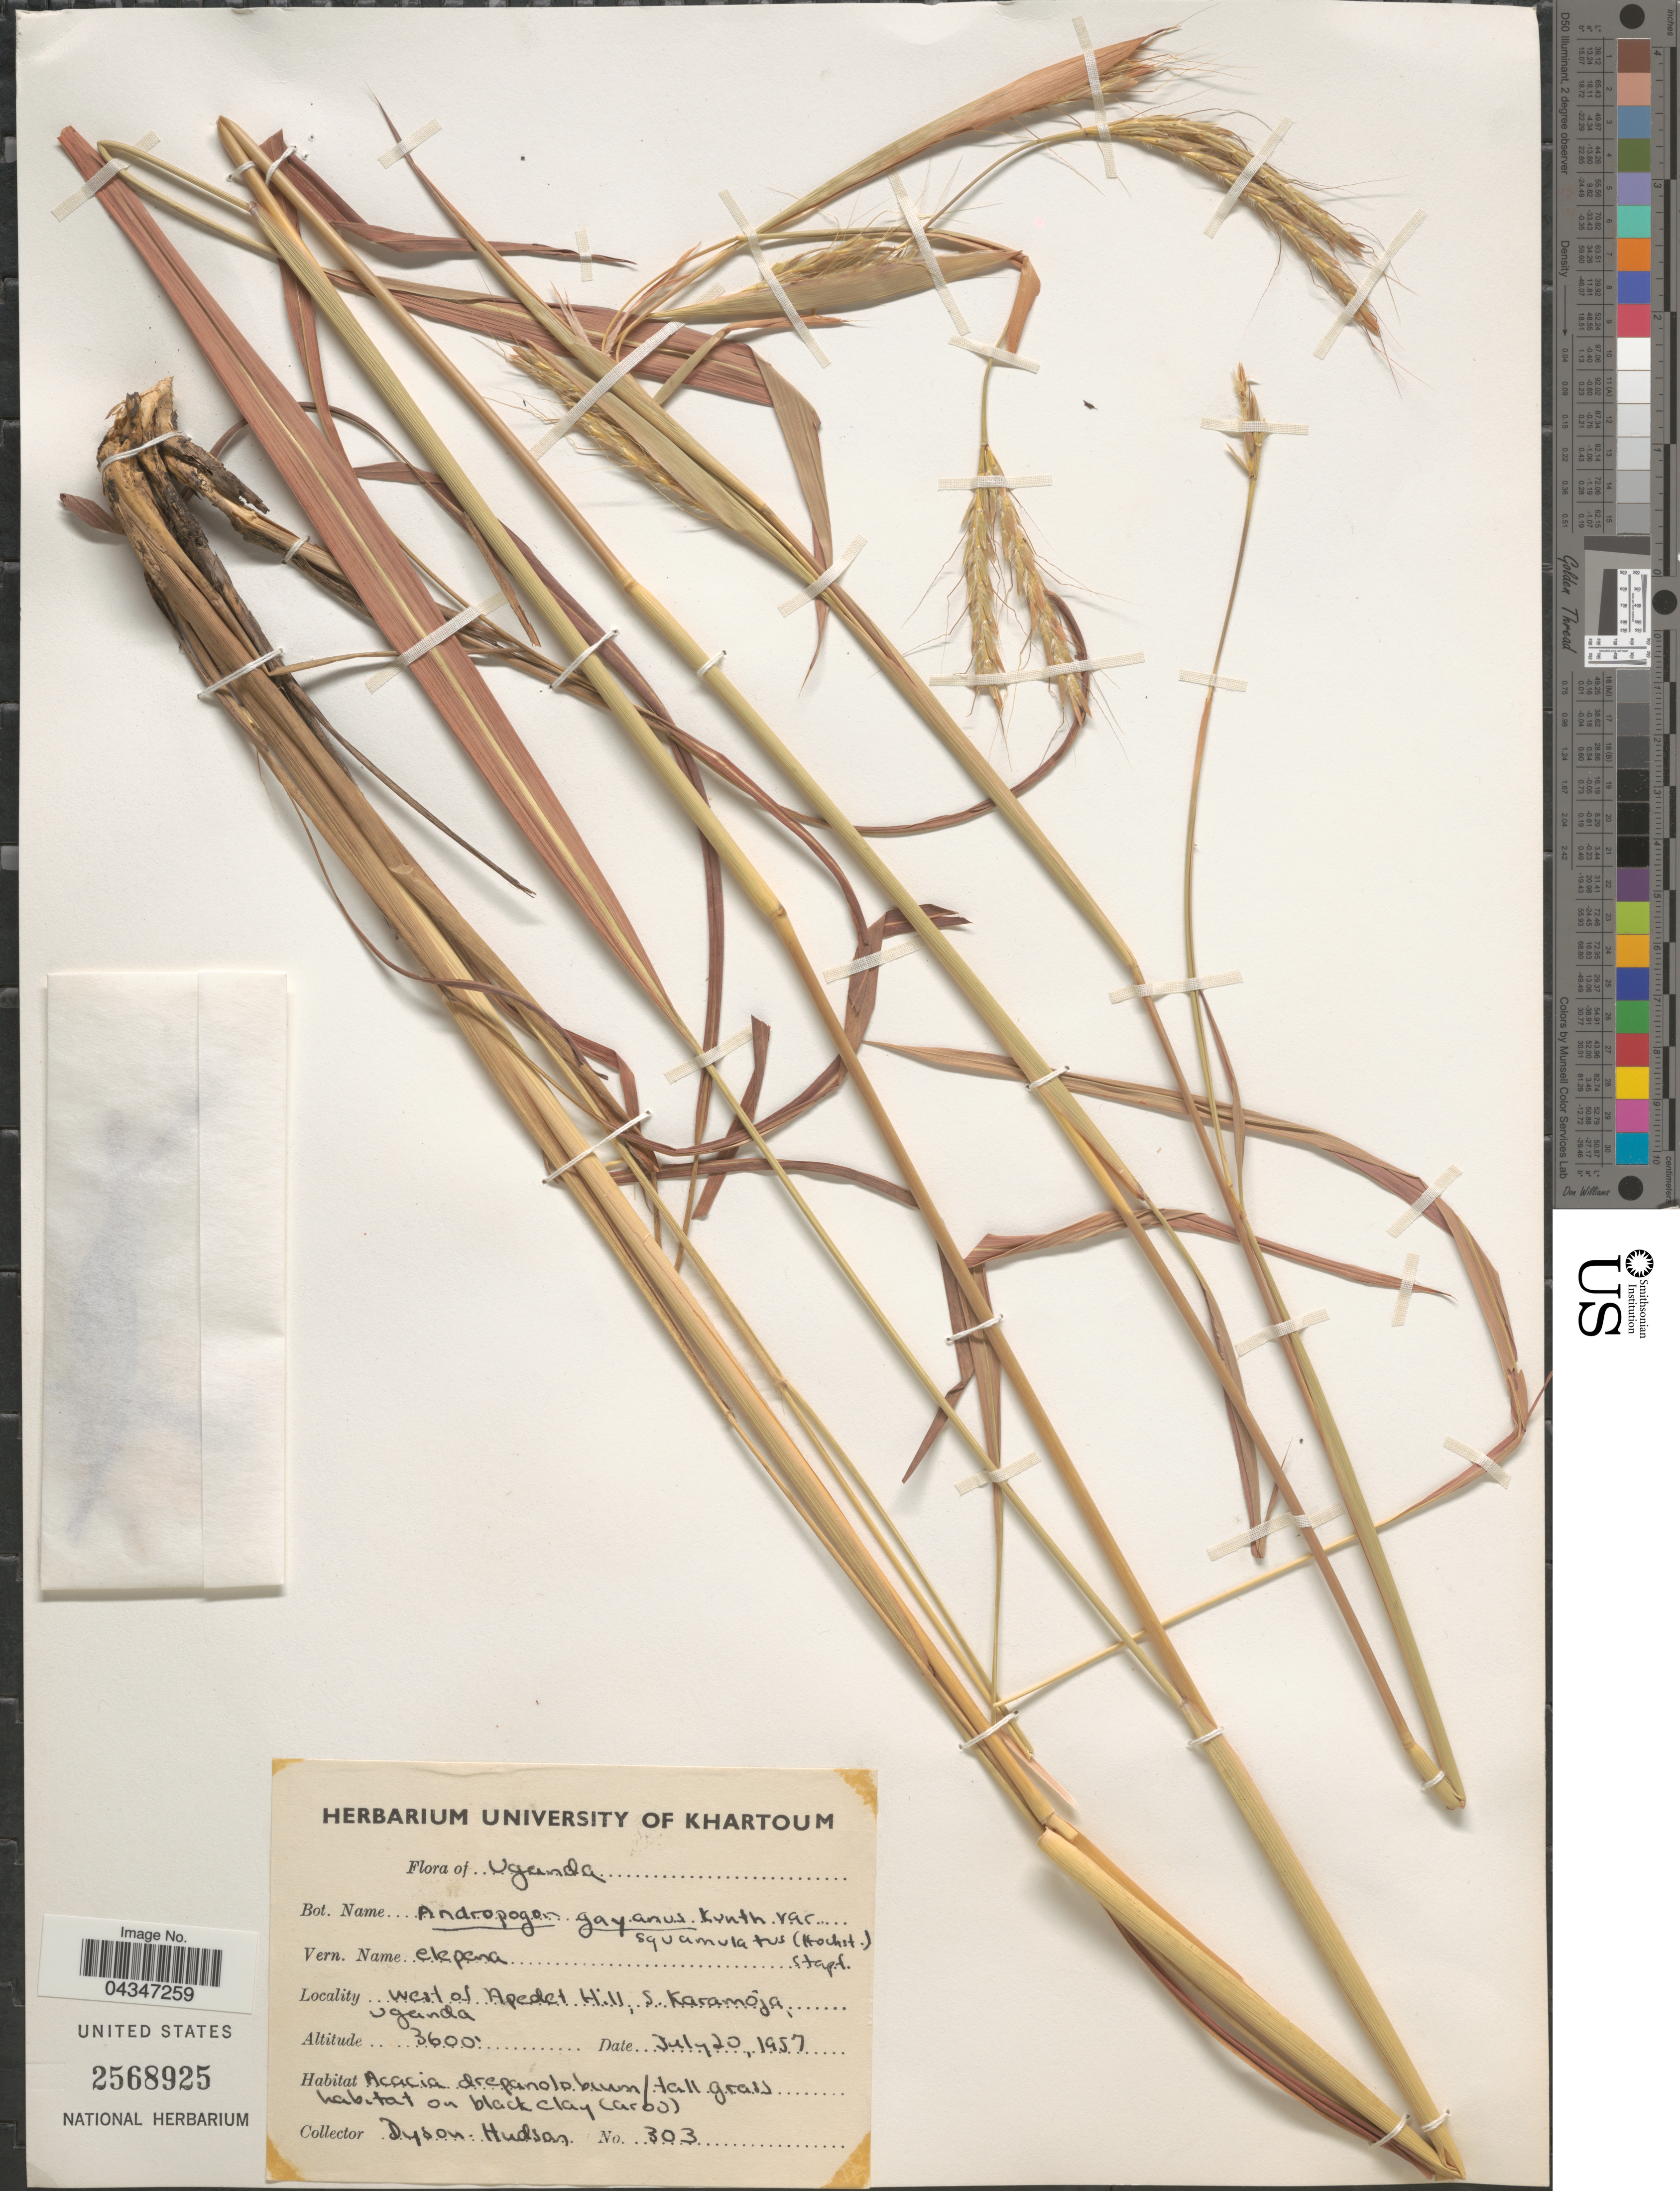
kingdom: Plantae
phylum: Tracheophyta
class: Liliopsida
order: Poales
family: Poaceae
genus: Andropogon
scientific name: Andropogon gayanus var. polycladus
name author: (Hack.) Clayton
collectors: Dyson-Hudson, --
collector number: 303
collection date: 1957-07-20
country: Uganda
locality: West of Apedet Hill, S. Karamoja.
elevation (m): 1097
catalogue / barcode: US 2568925